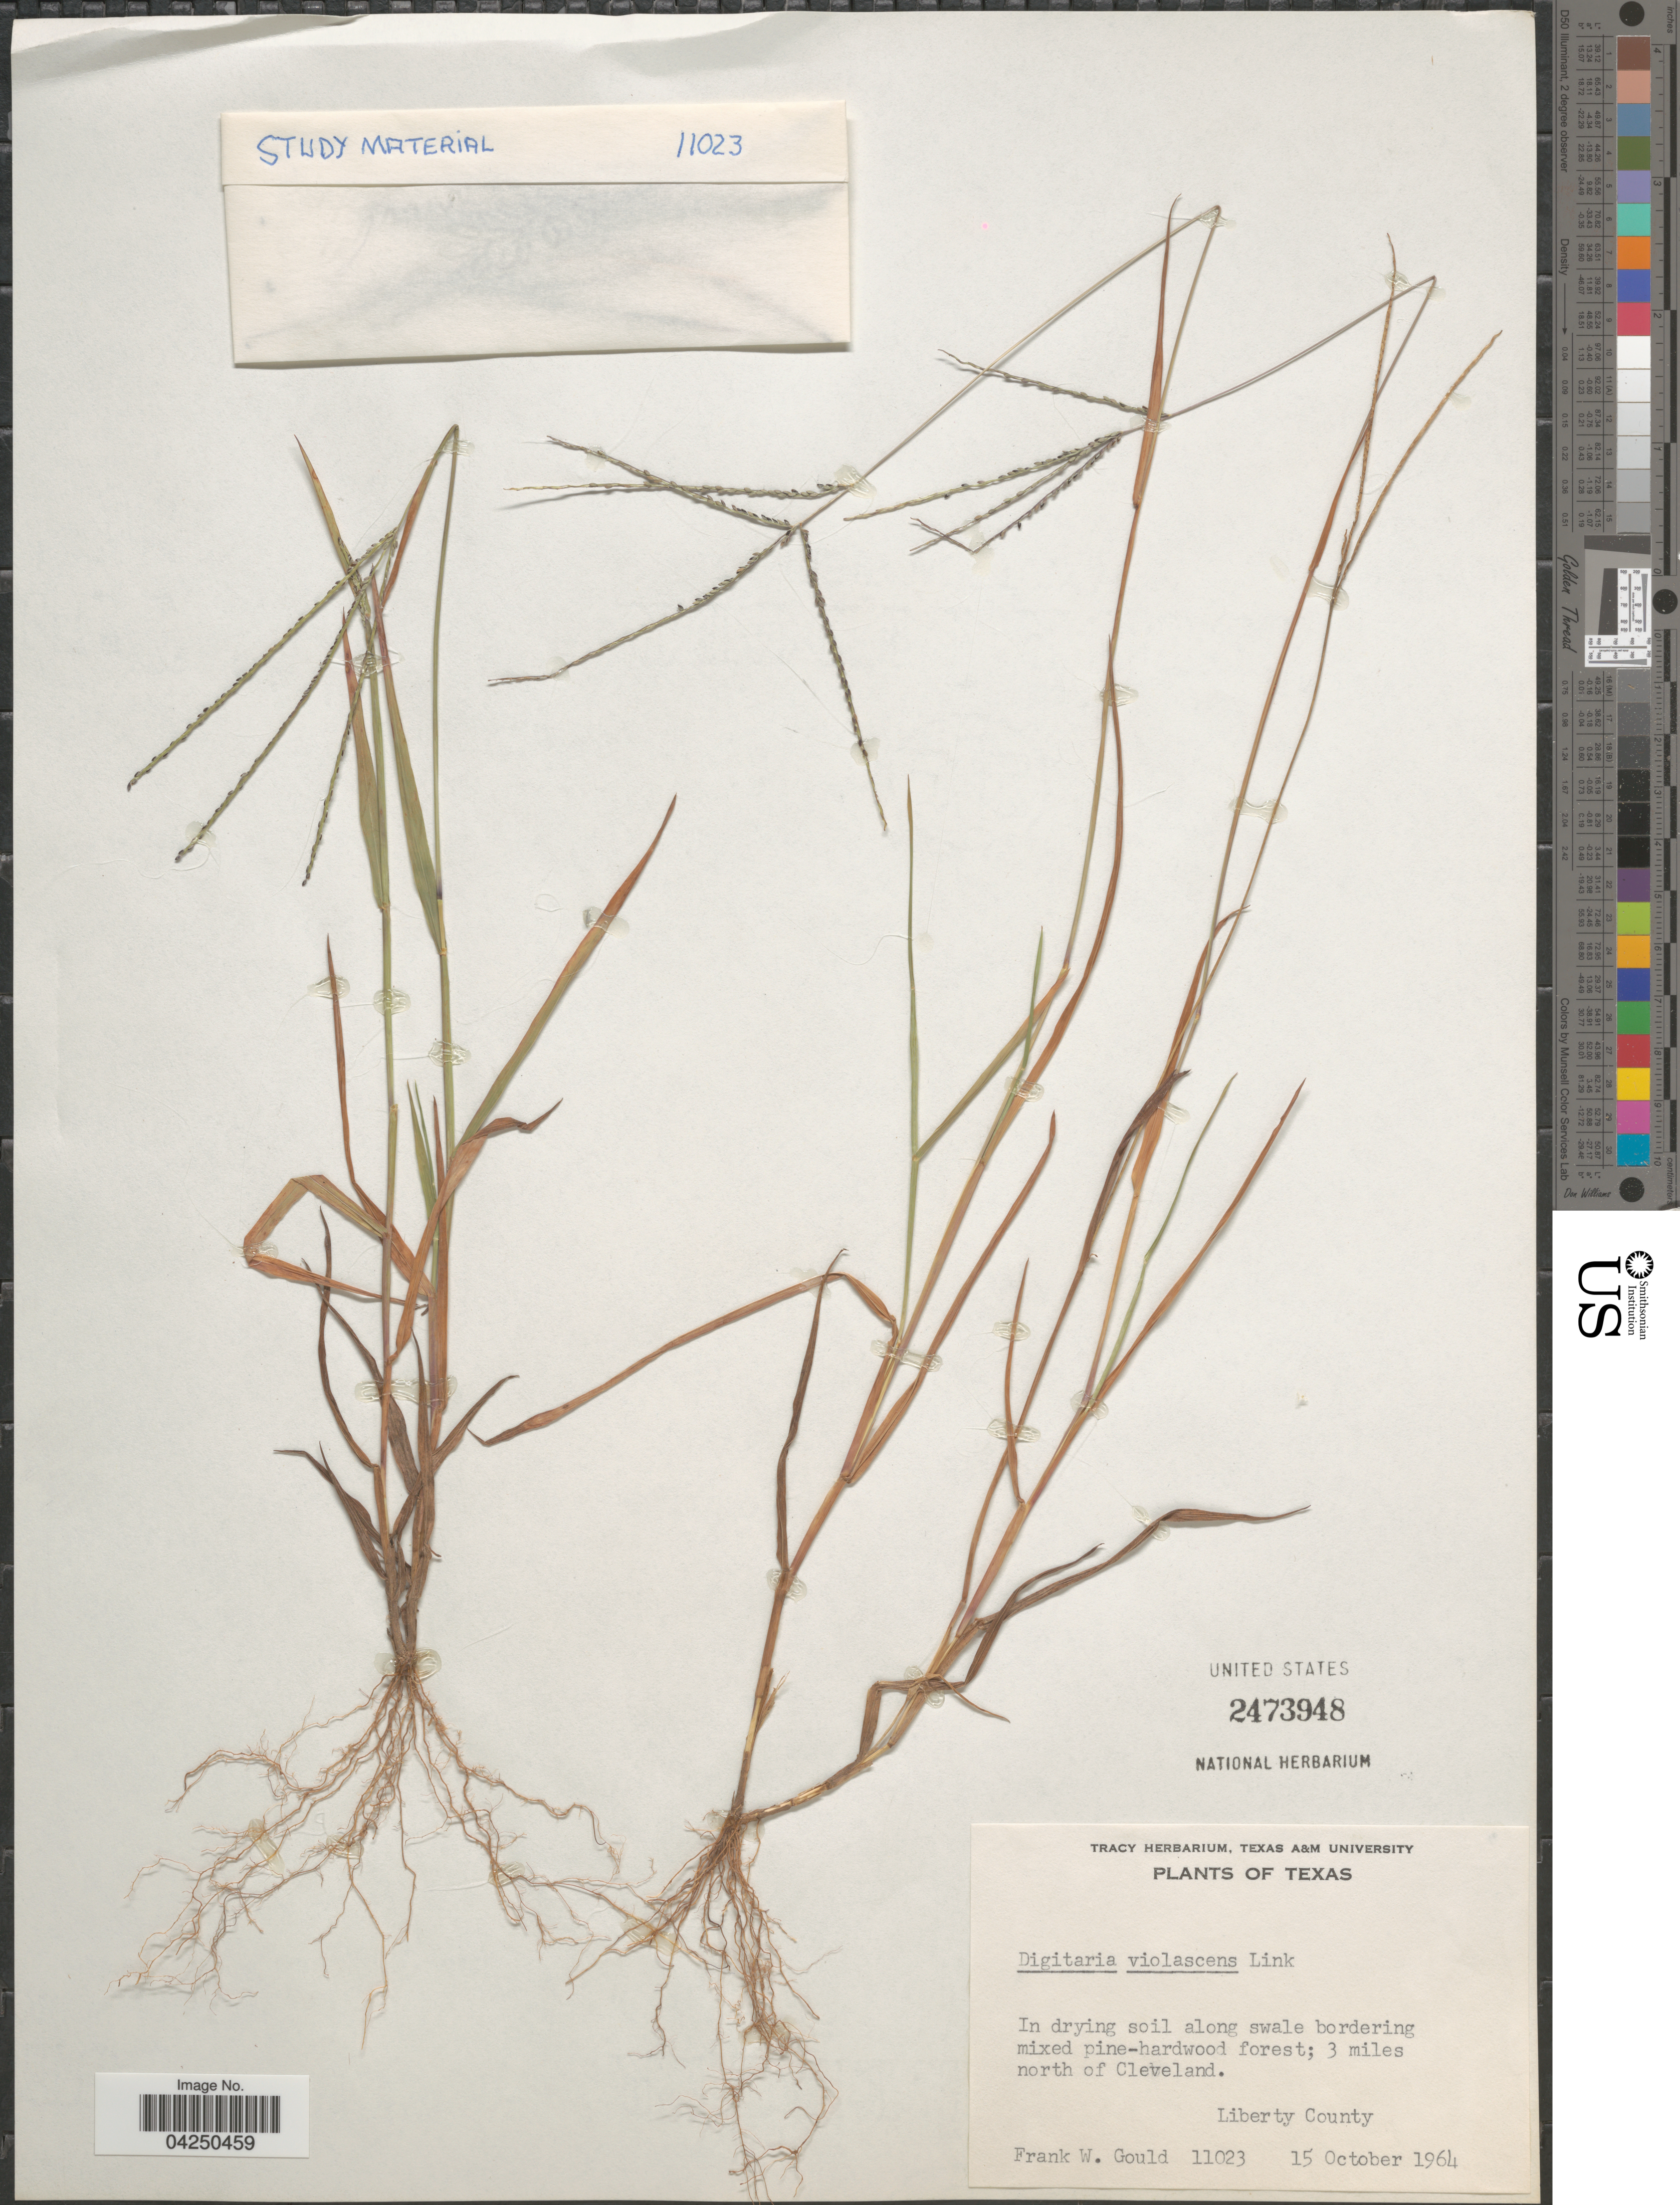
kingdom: Plantae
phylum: Tracheophyta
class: Liliopsida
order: Poales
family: Poaceae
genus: Digitaria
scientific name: Digitaria violascens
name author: Link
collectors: F. W. Gould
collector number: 11023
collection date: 1964-10-15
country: United States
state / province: Texas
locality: In drying soil along swale bordering mixed pine-hardwood forest; 3 miles north of Cleveland. Liberty County.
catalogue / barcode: US 2473948